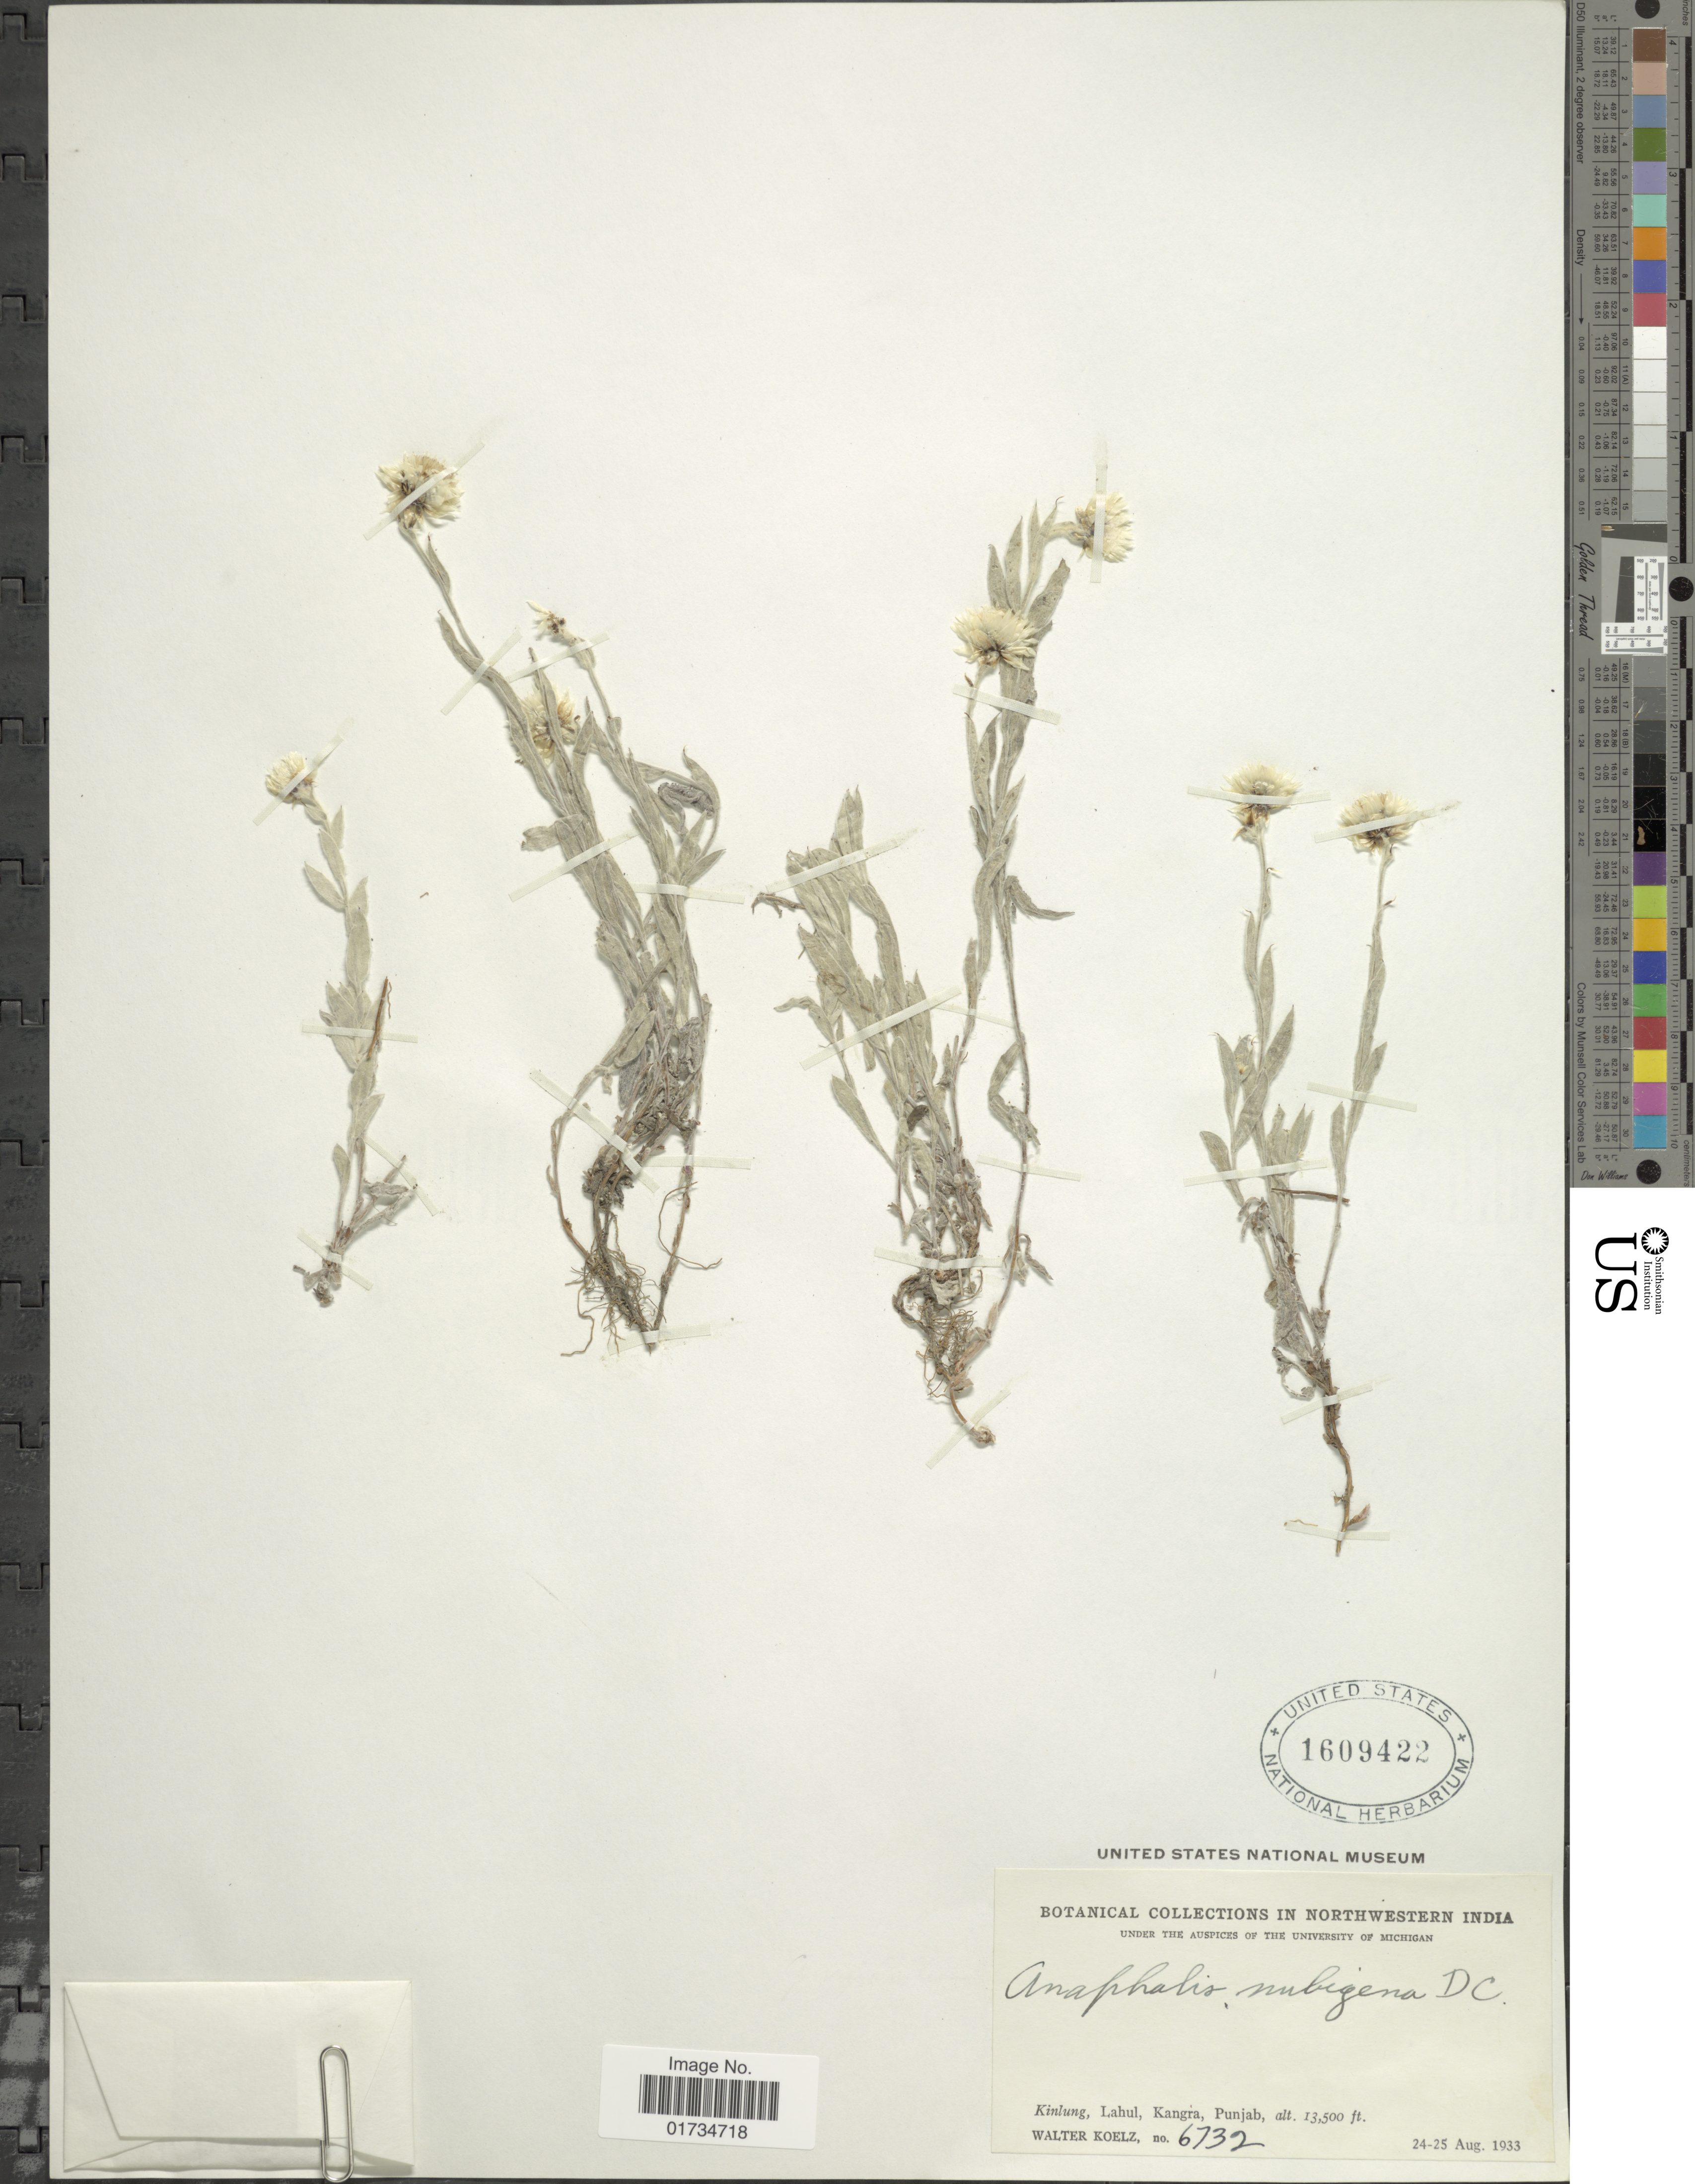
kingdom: Plantae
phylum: Tracheophyta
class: Magnoliopsida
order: Asterales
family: Asteraceae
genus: Anaphalis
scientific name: Anaphalis nubigena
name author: DC.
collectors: W. N. Koelz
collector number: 6732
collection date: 1933-08-24/1933-08-25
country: India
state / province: Himachal Pradesh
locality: Northwestern India. Kinlung, Lahul, Kangra, Punjab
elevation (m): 4115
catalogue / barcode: US 1609422